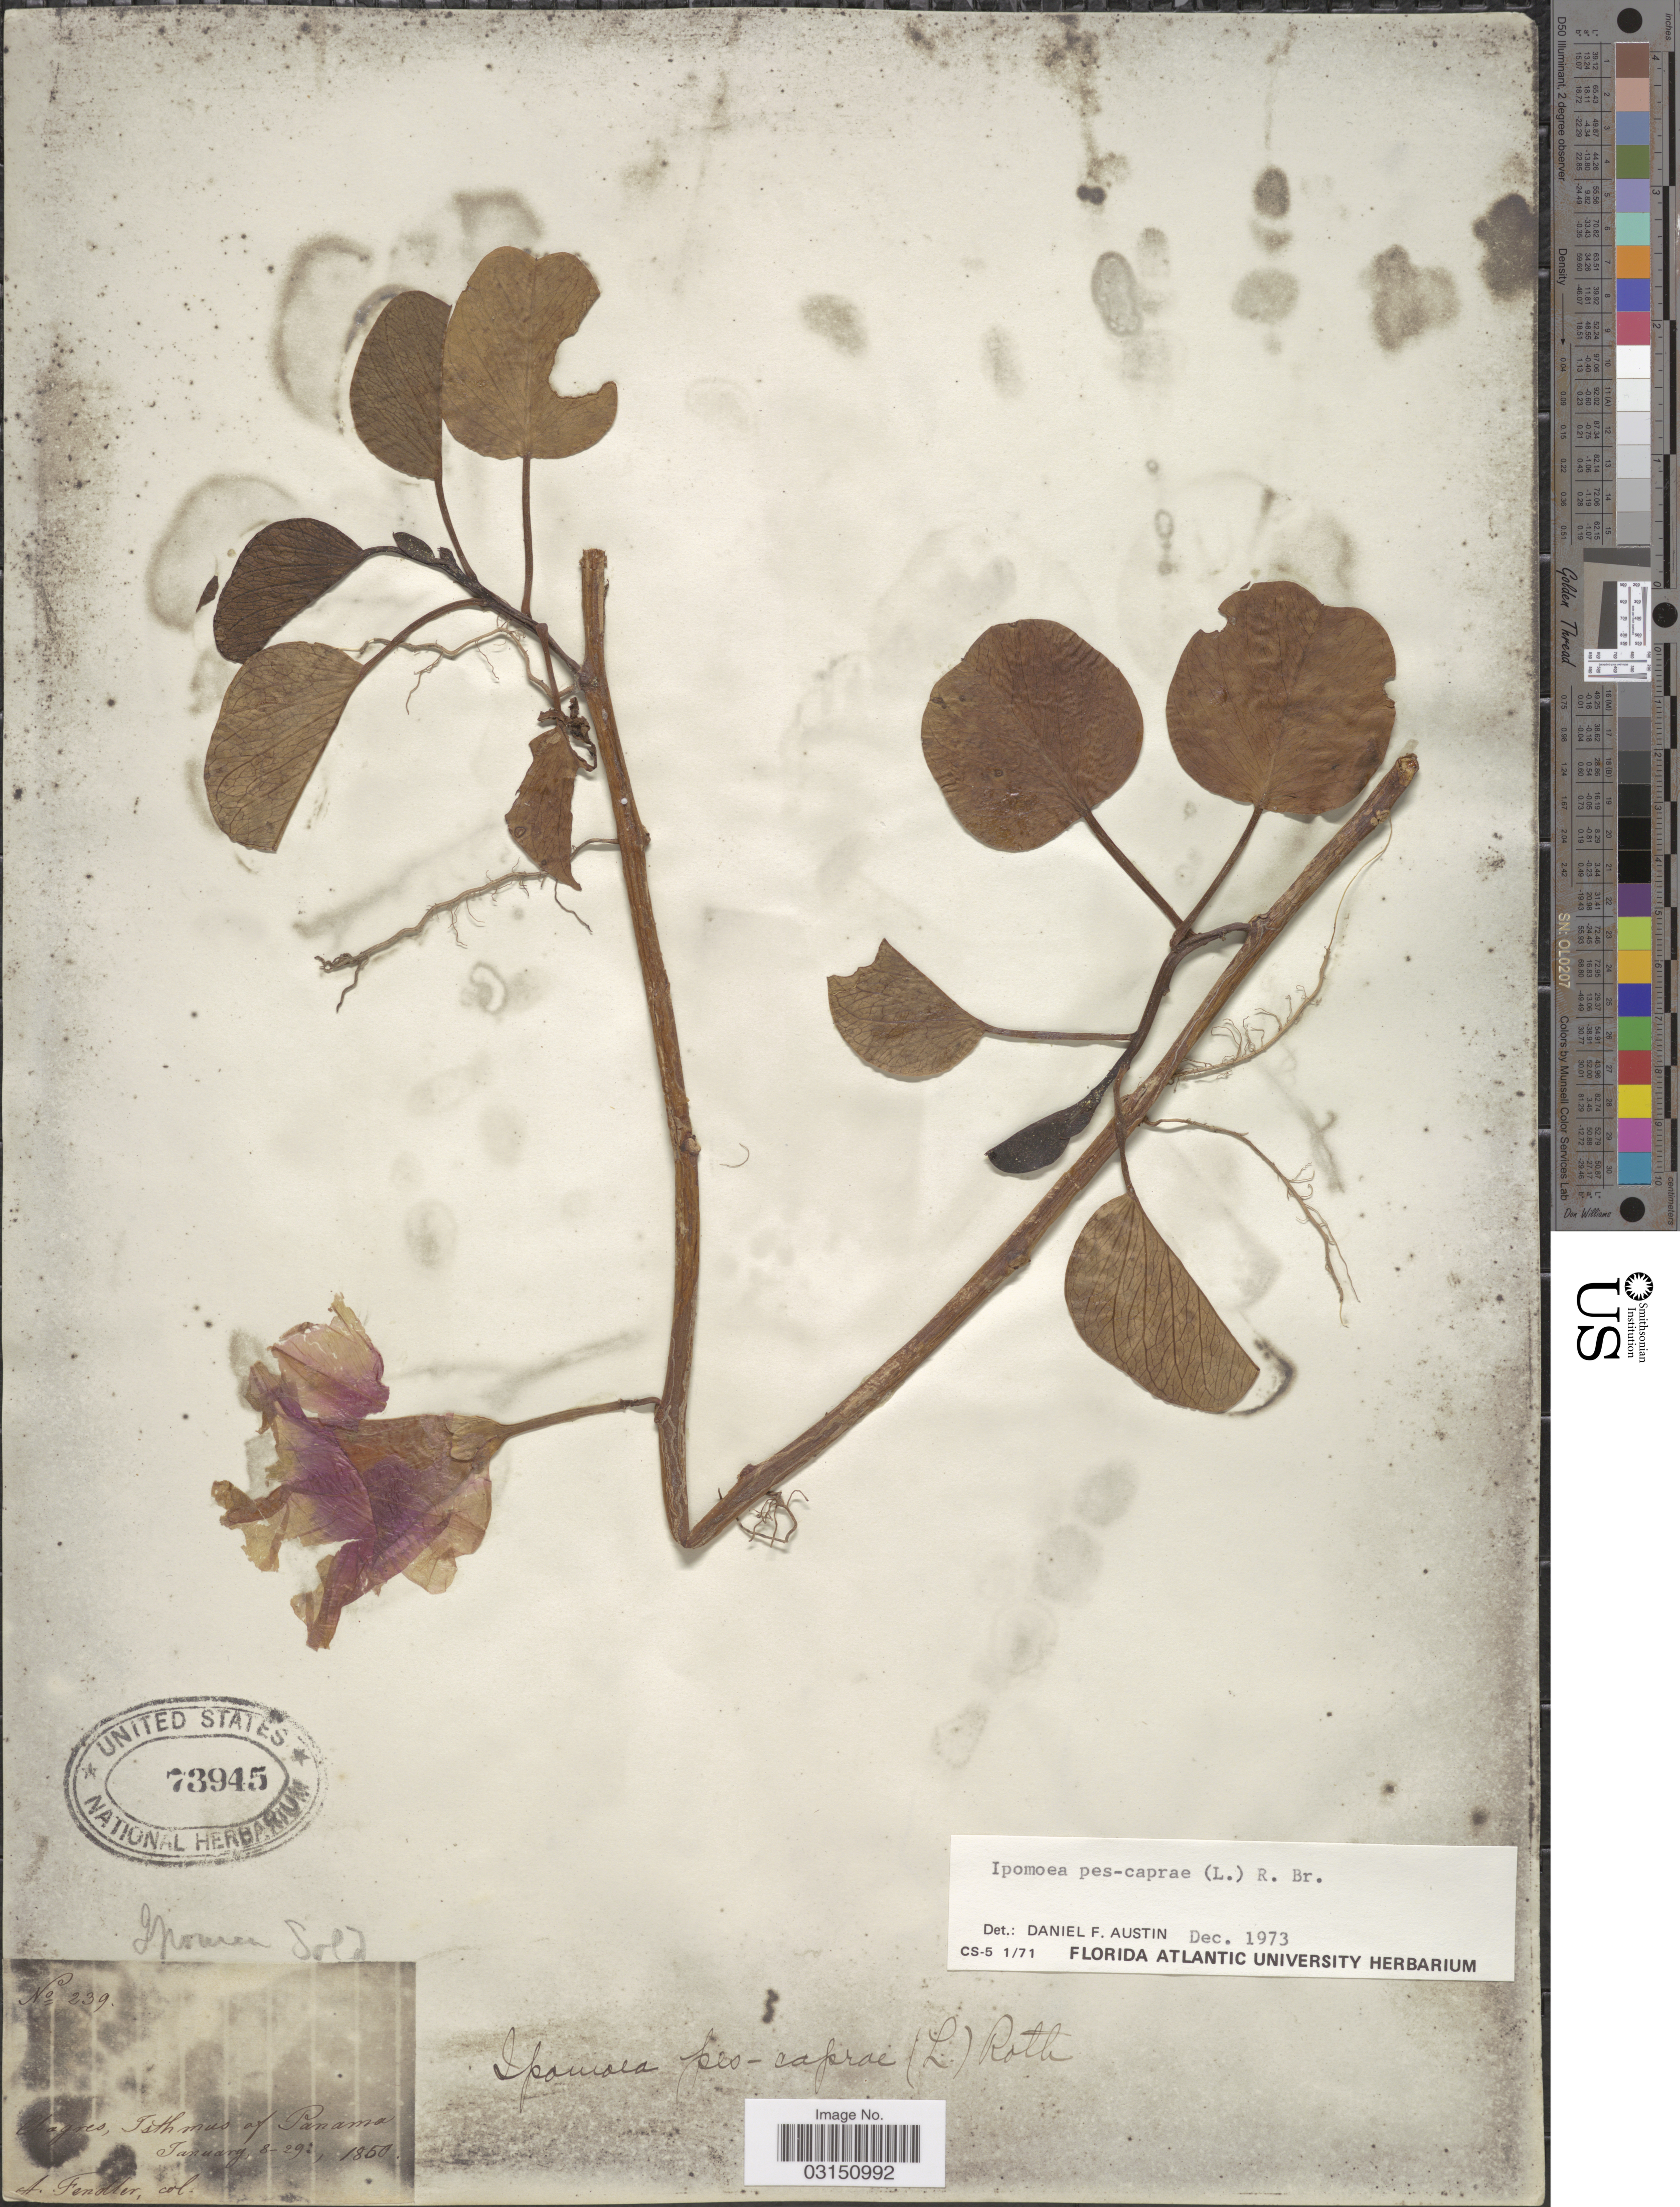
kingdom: Plantae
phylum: Tracheophyta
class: Magnoliopsida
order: Solanales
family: Convolvulaceae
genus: Ipomoea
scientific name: Ipomoea pes-caprae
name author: (L.) R. Br.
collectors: A. Fendler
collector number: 239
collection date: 1850-01-08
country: Panama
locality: Chagres, Isthmus of Panama.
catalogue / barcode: US 73945